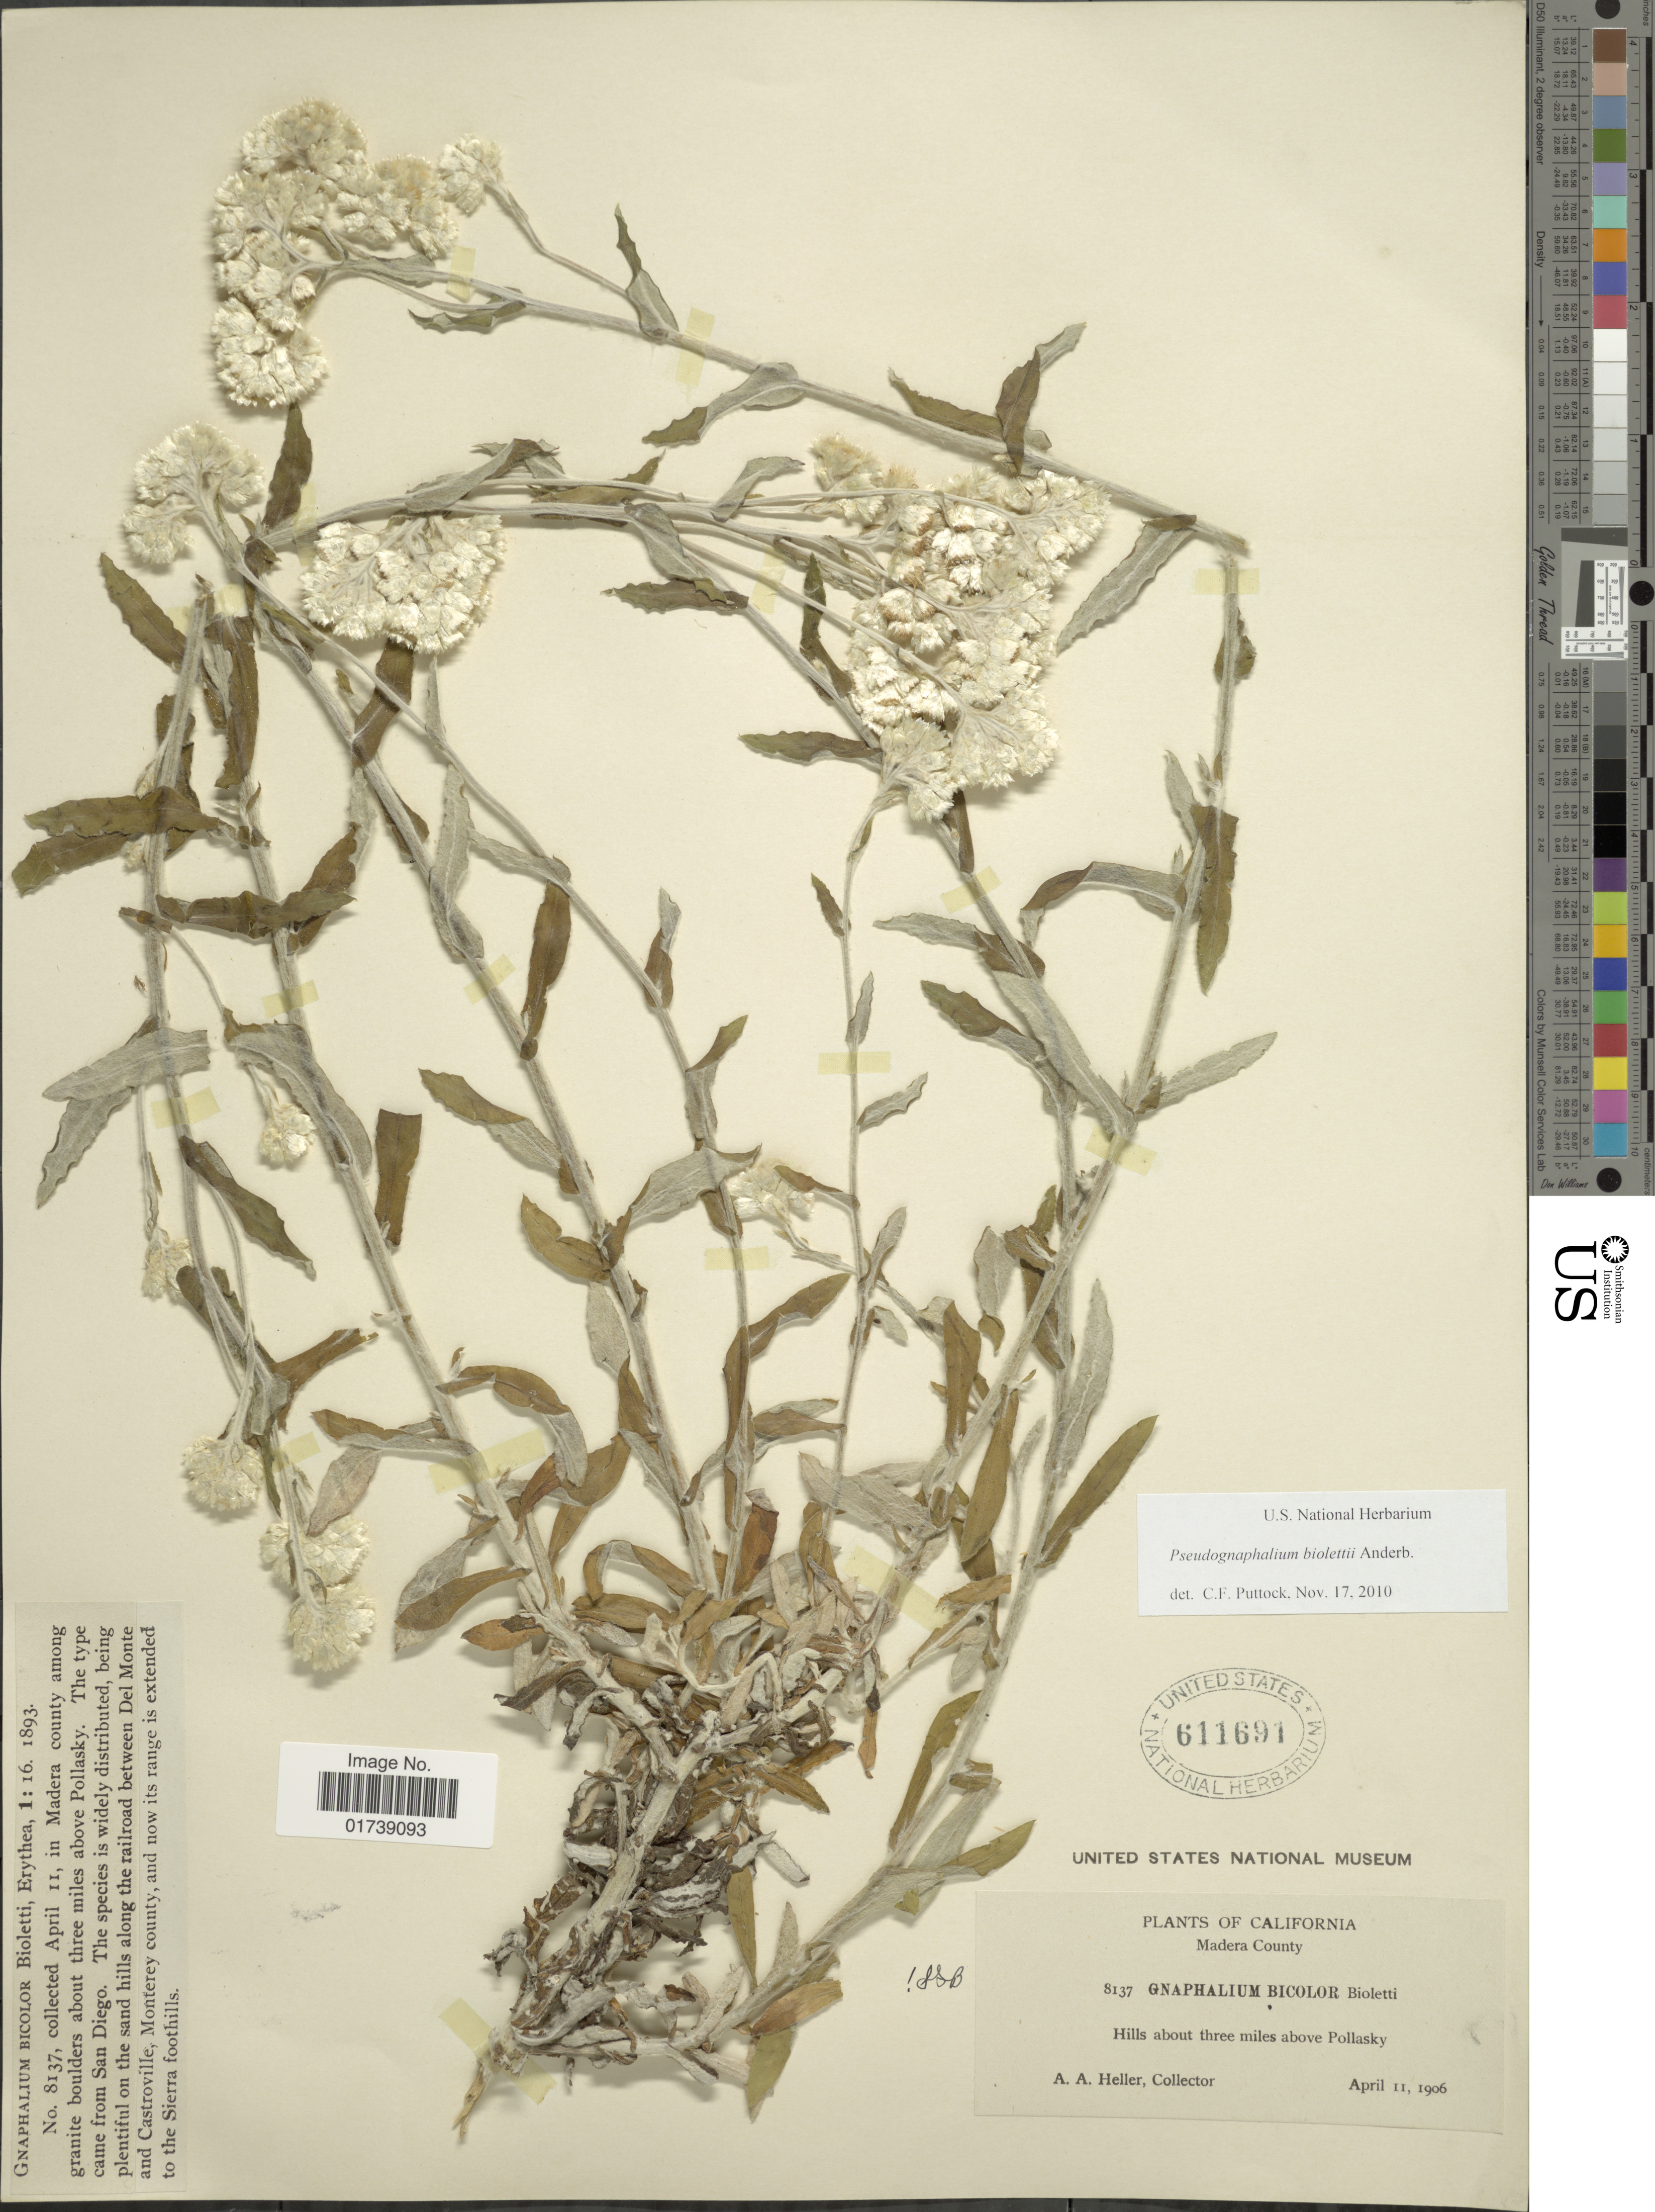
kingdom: Plantae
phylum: Tracheophyta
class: Magnoliopsida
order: Asterales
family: Asteraceae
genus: Pseudognaphalium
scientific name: Pseudognaphalium biolettii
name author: Anderb.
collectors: A. A. Heller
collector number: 8137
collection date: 1906-04-11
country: United States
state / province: California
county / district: Madera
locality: Madera County, hills about three miles above Pollasky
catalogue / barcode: US 611691